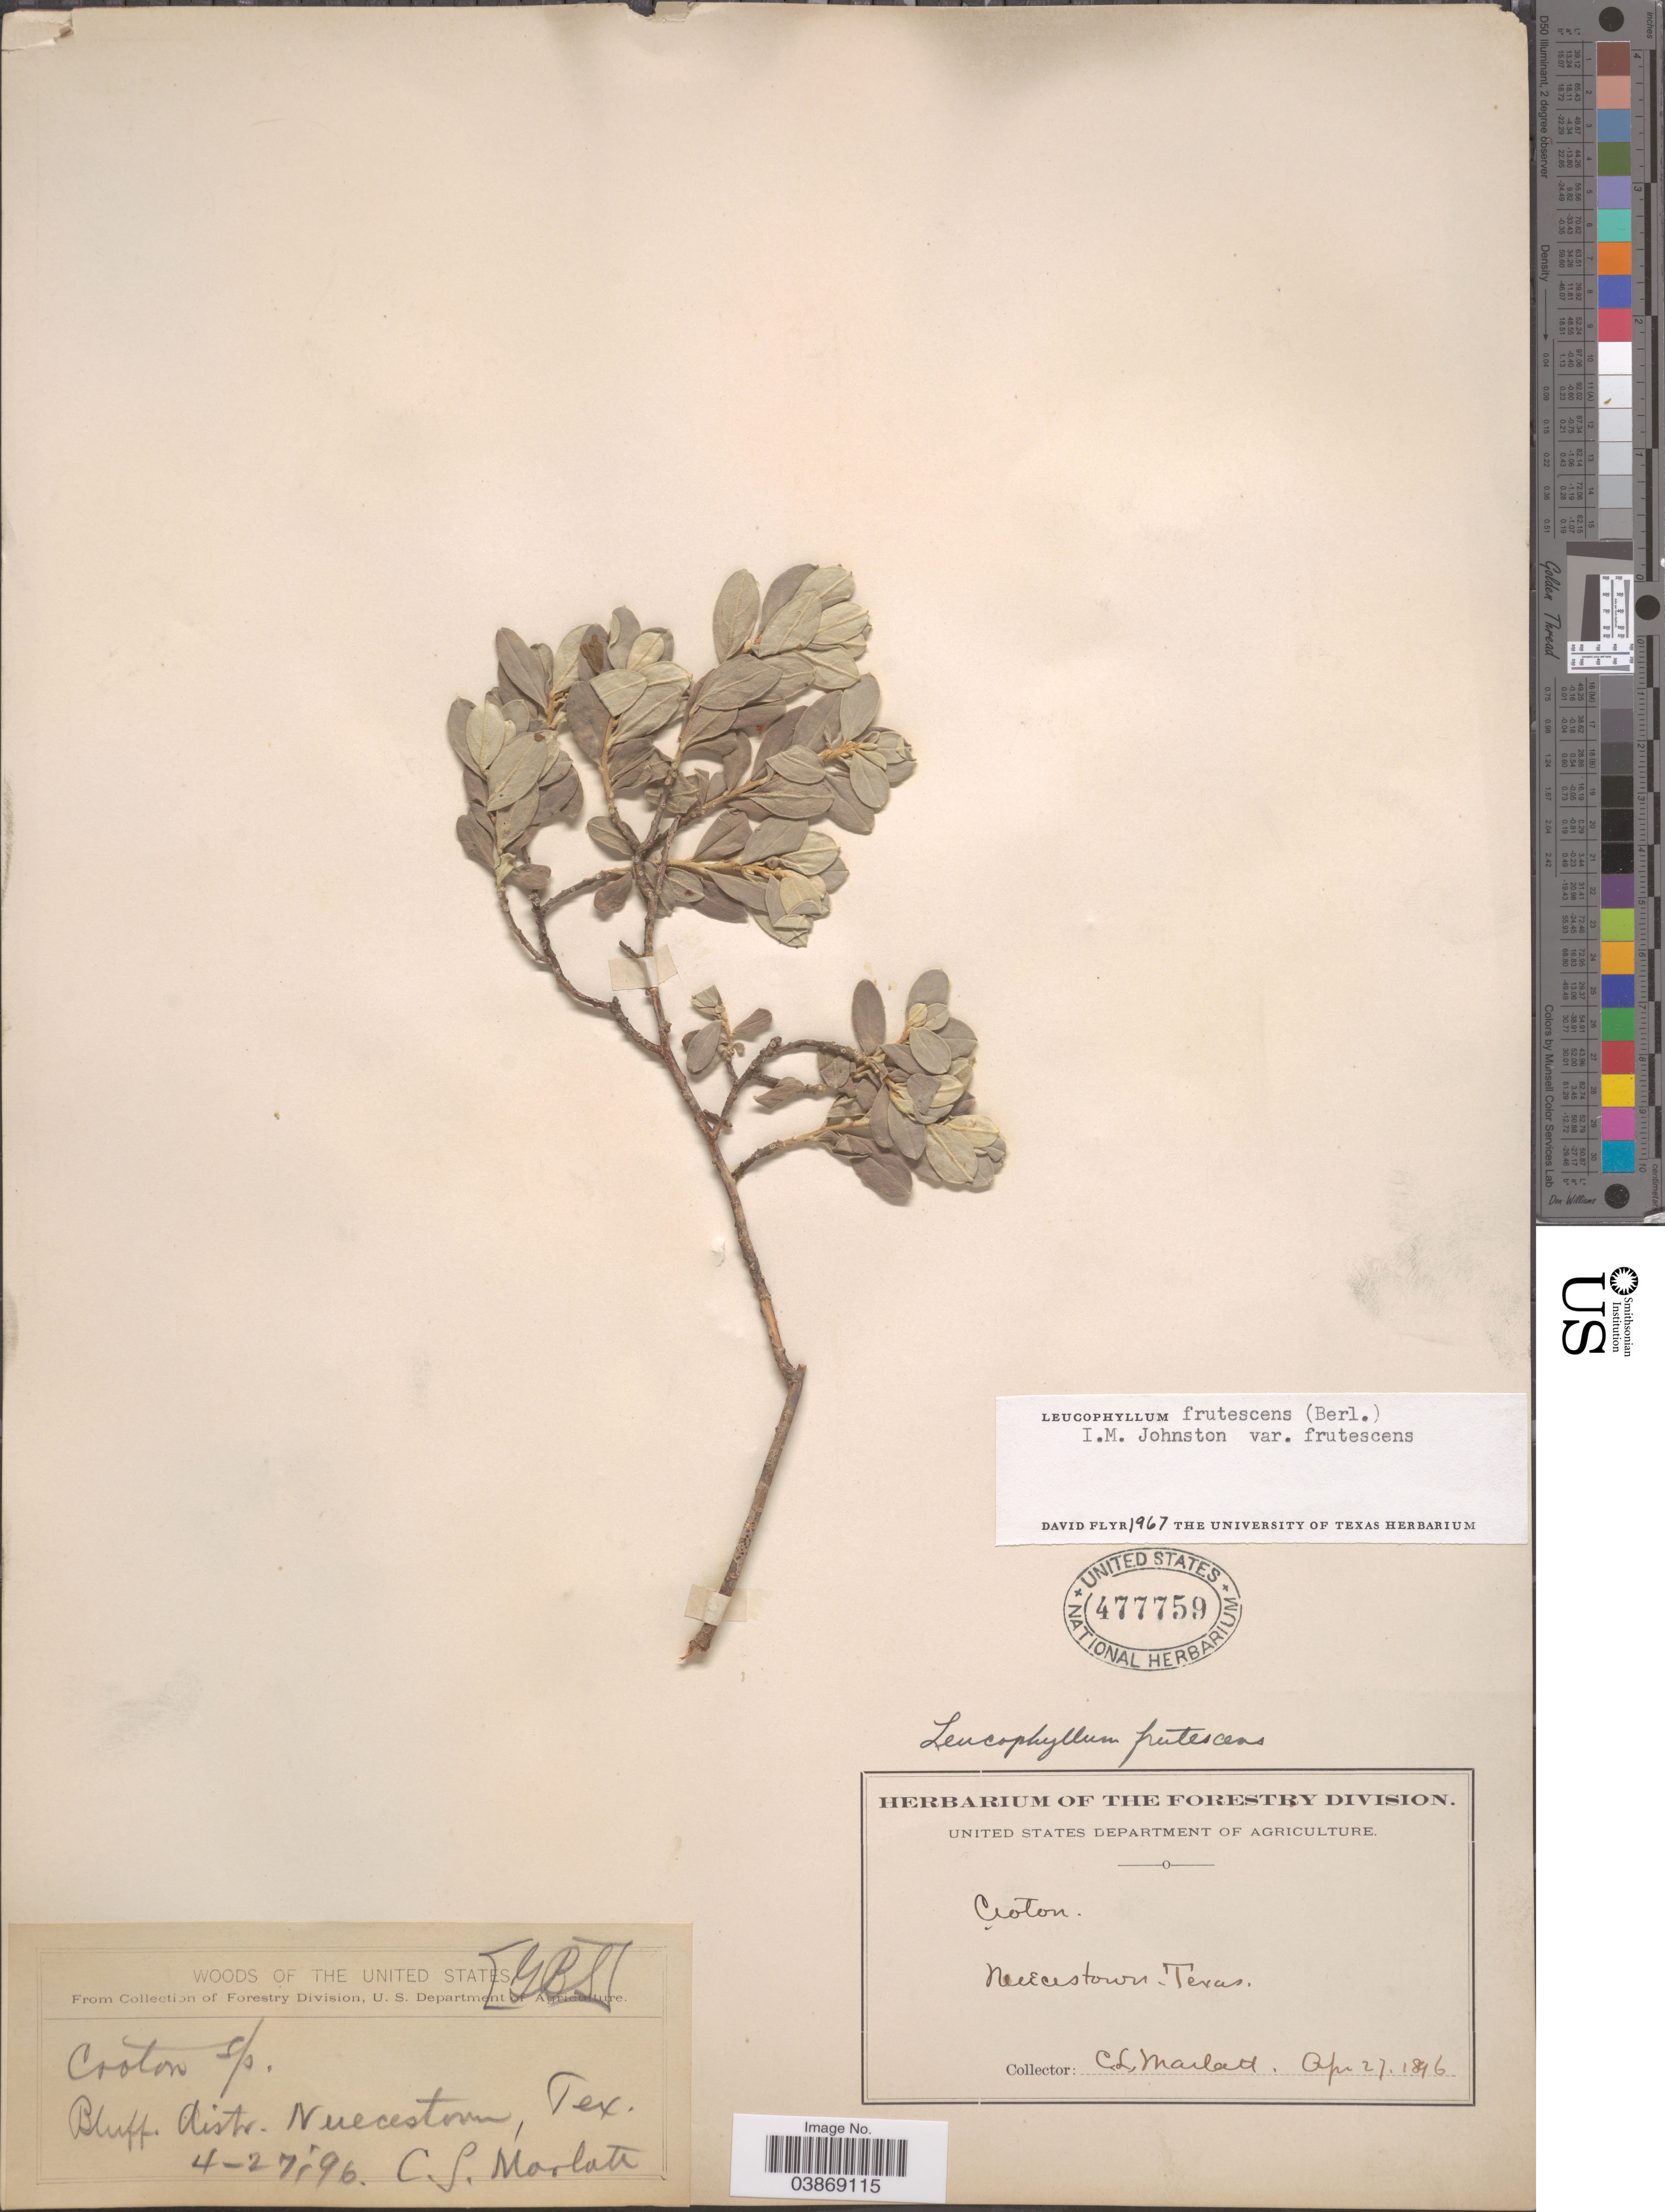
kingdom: Plantae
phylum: Tracheophyta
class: Magnoliopsida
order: Lamiales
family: Scrophulariaceae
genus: Leucophyllum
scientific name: Leucophyllum frutescens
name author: (Berland.) I.M. Johnst.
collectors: C. Marlatt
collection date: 1896-04-27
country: United States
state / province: Texas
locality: Bluff distr. Nuecestown.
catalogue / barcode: US 477759